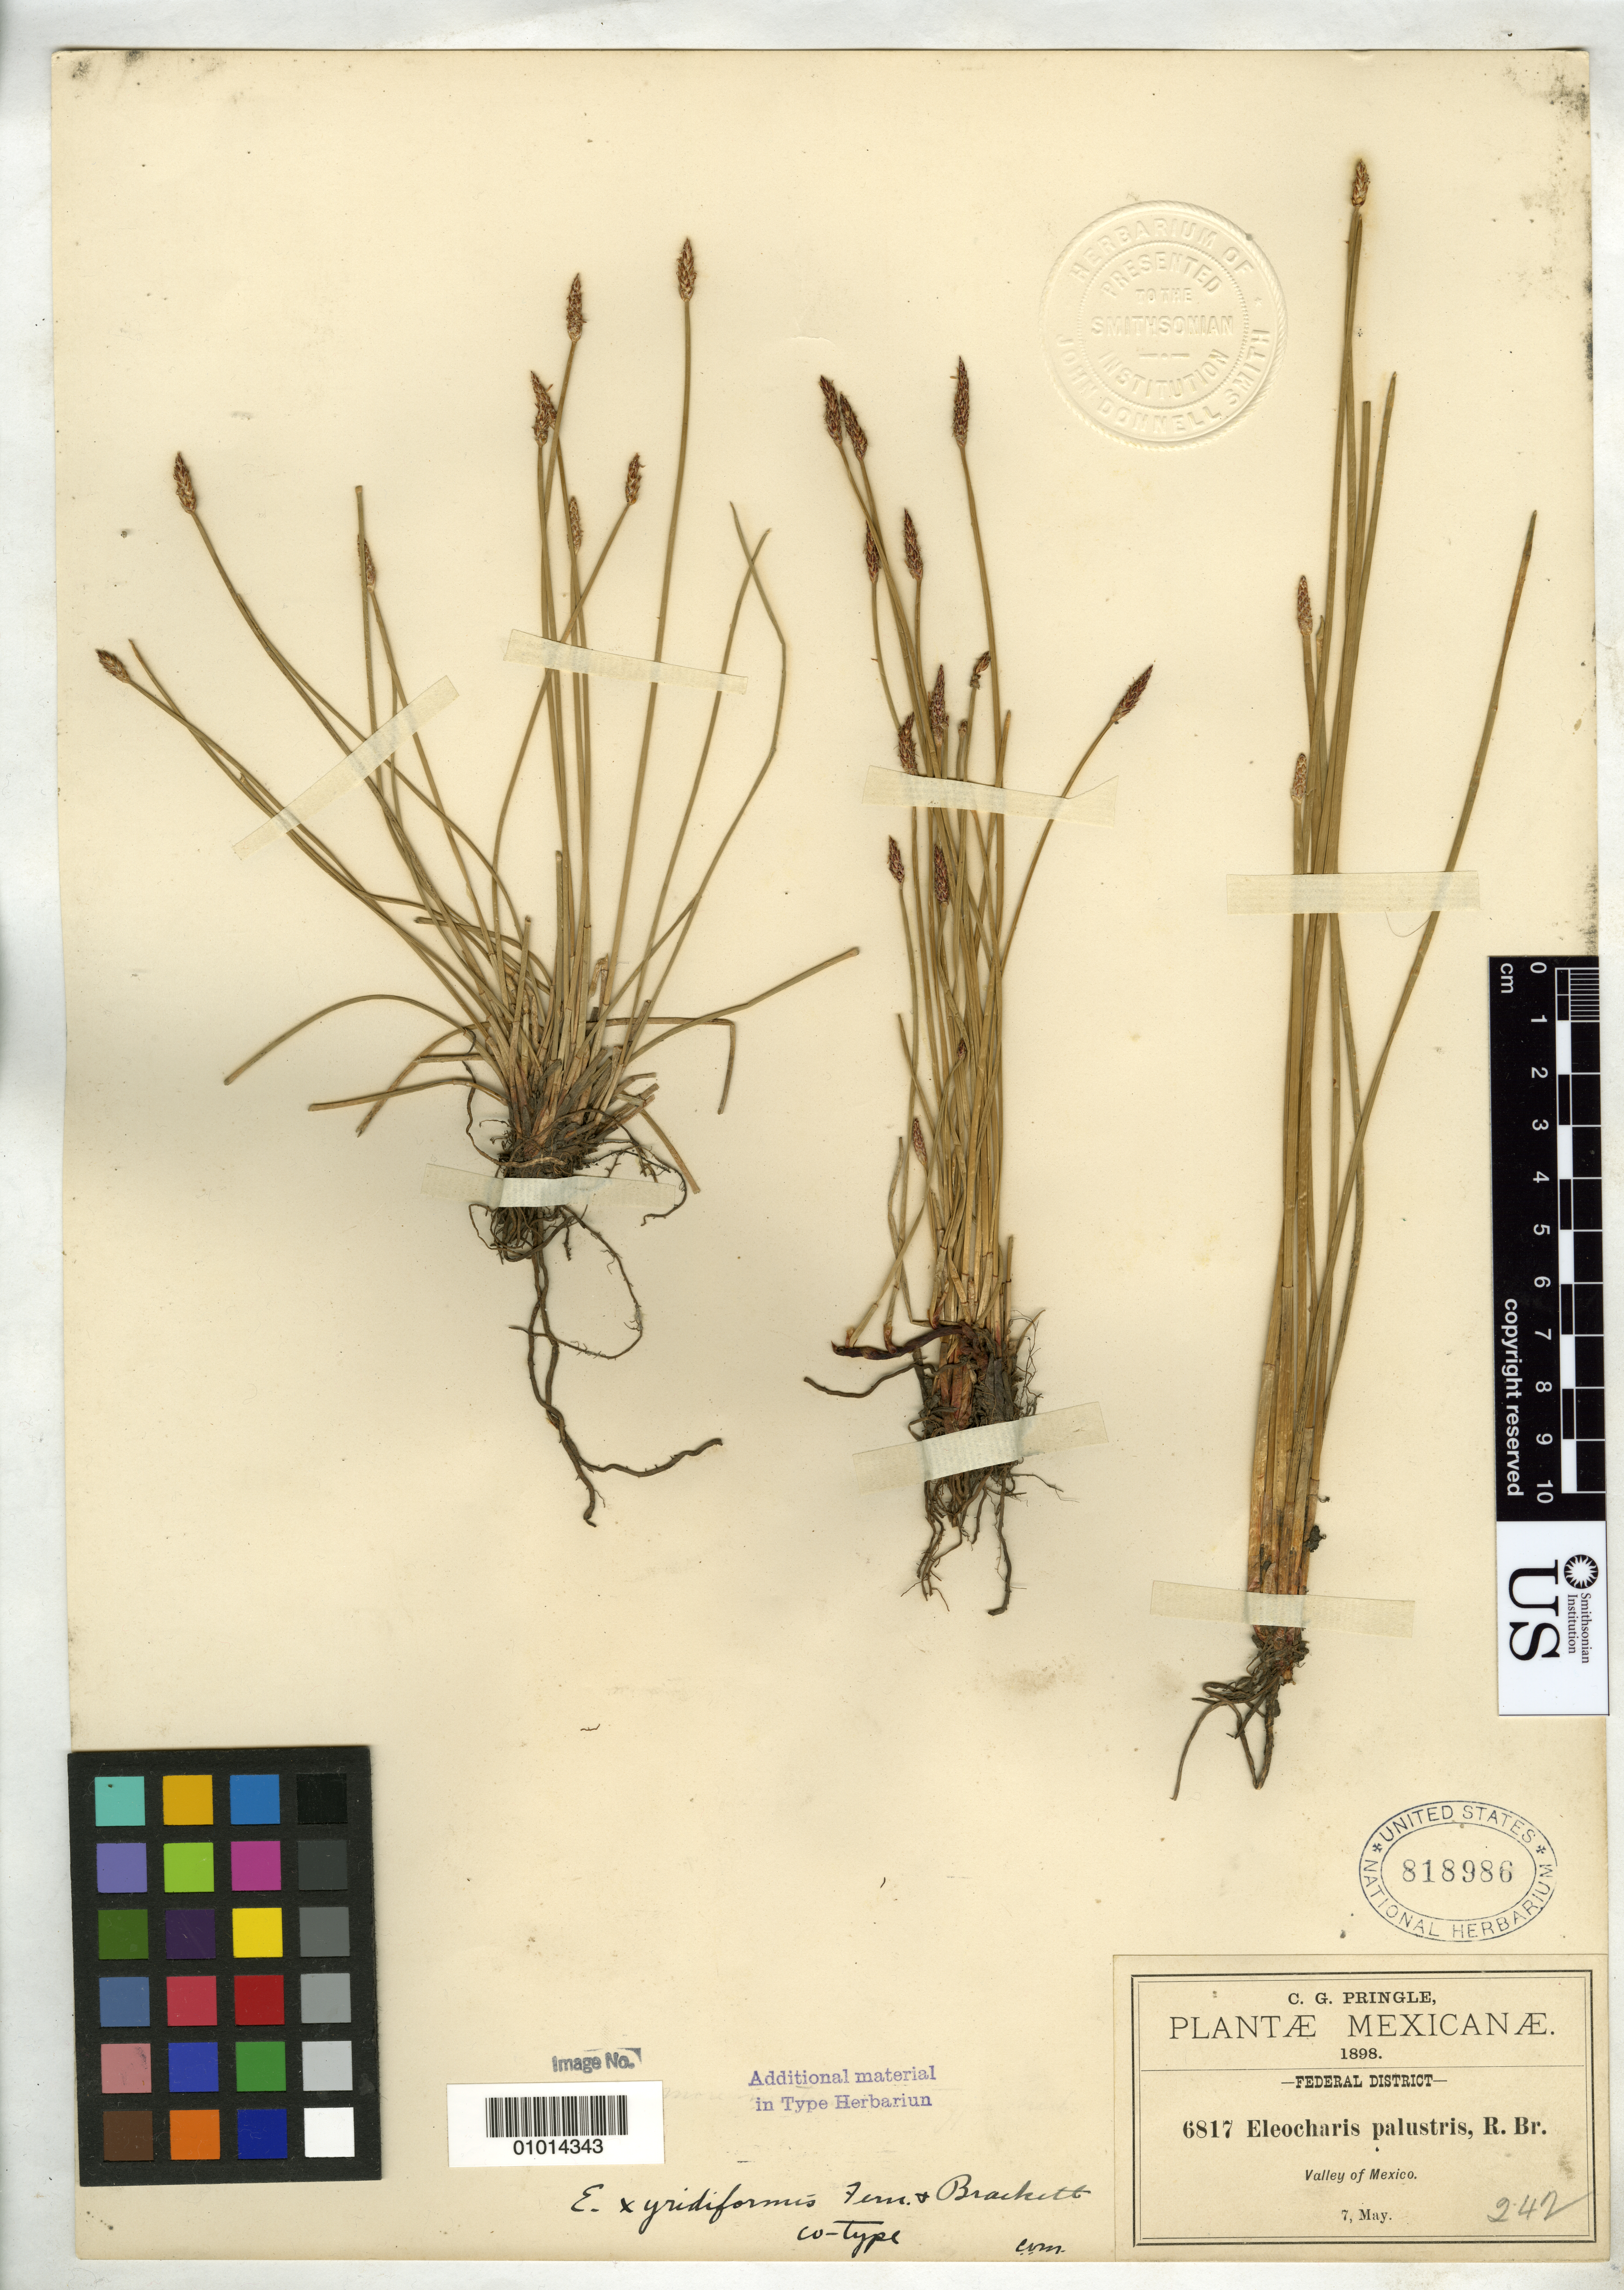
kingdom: Plantae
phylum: Tracheophyta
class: Liliopsida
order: Poales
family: Cyperaceae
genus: Eleocharis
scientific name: Eleocharis xyridiformis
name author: Fernald & Brackett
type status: Isotype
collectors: C. G. Pringle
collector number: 6817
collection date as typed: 07 May 1898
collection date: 1898-05-07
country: Mexico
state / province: Distrito Federal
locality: Valley of Mexico.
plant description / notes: Specimen ex John Donnell Smith herbarium.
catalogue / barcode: US 818986